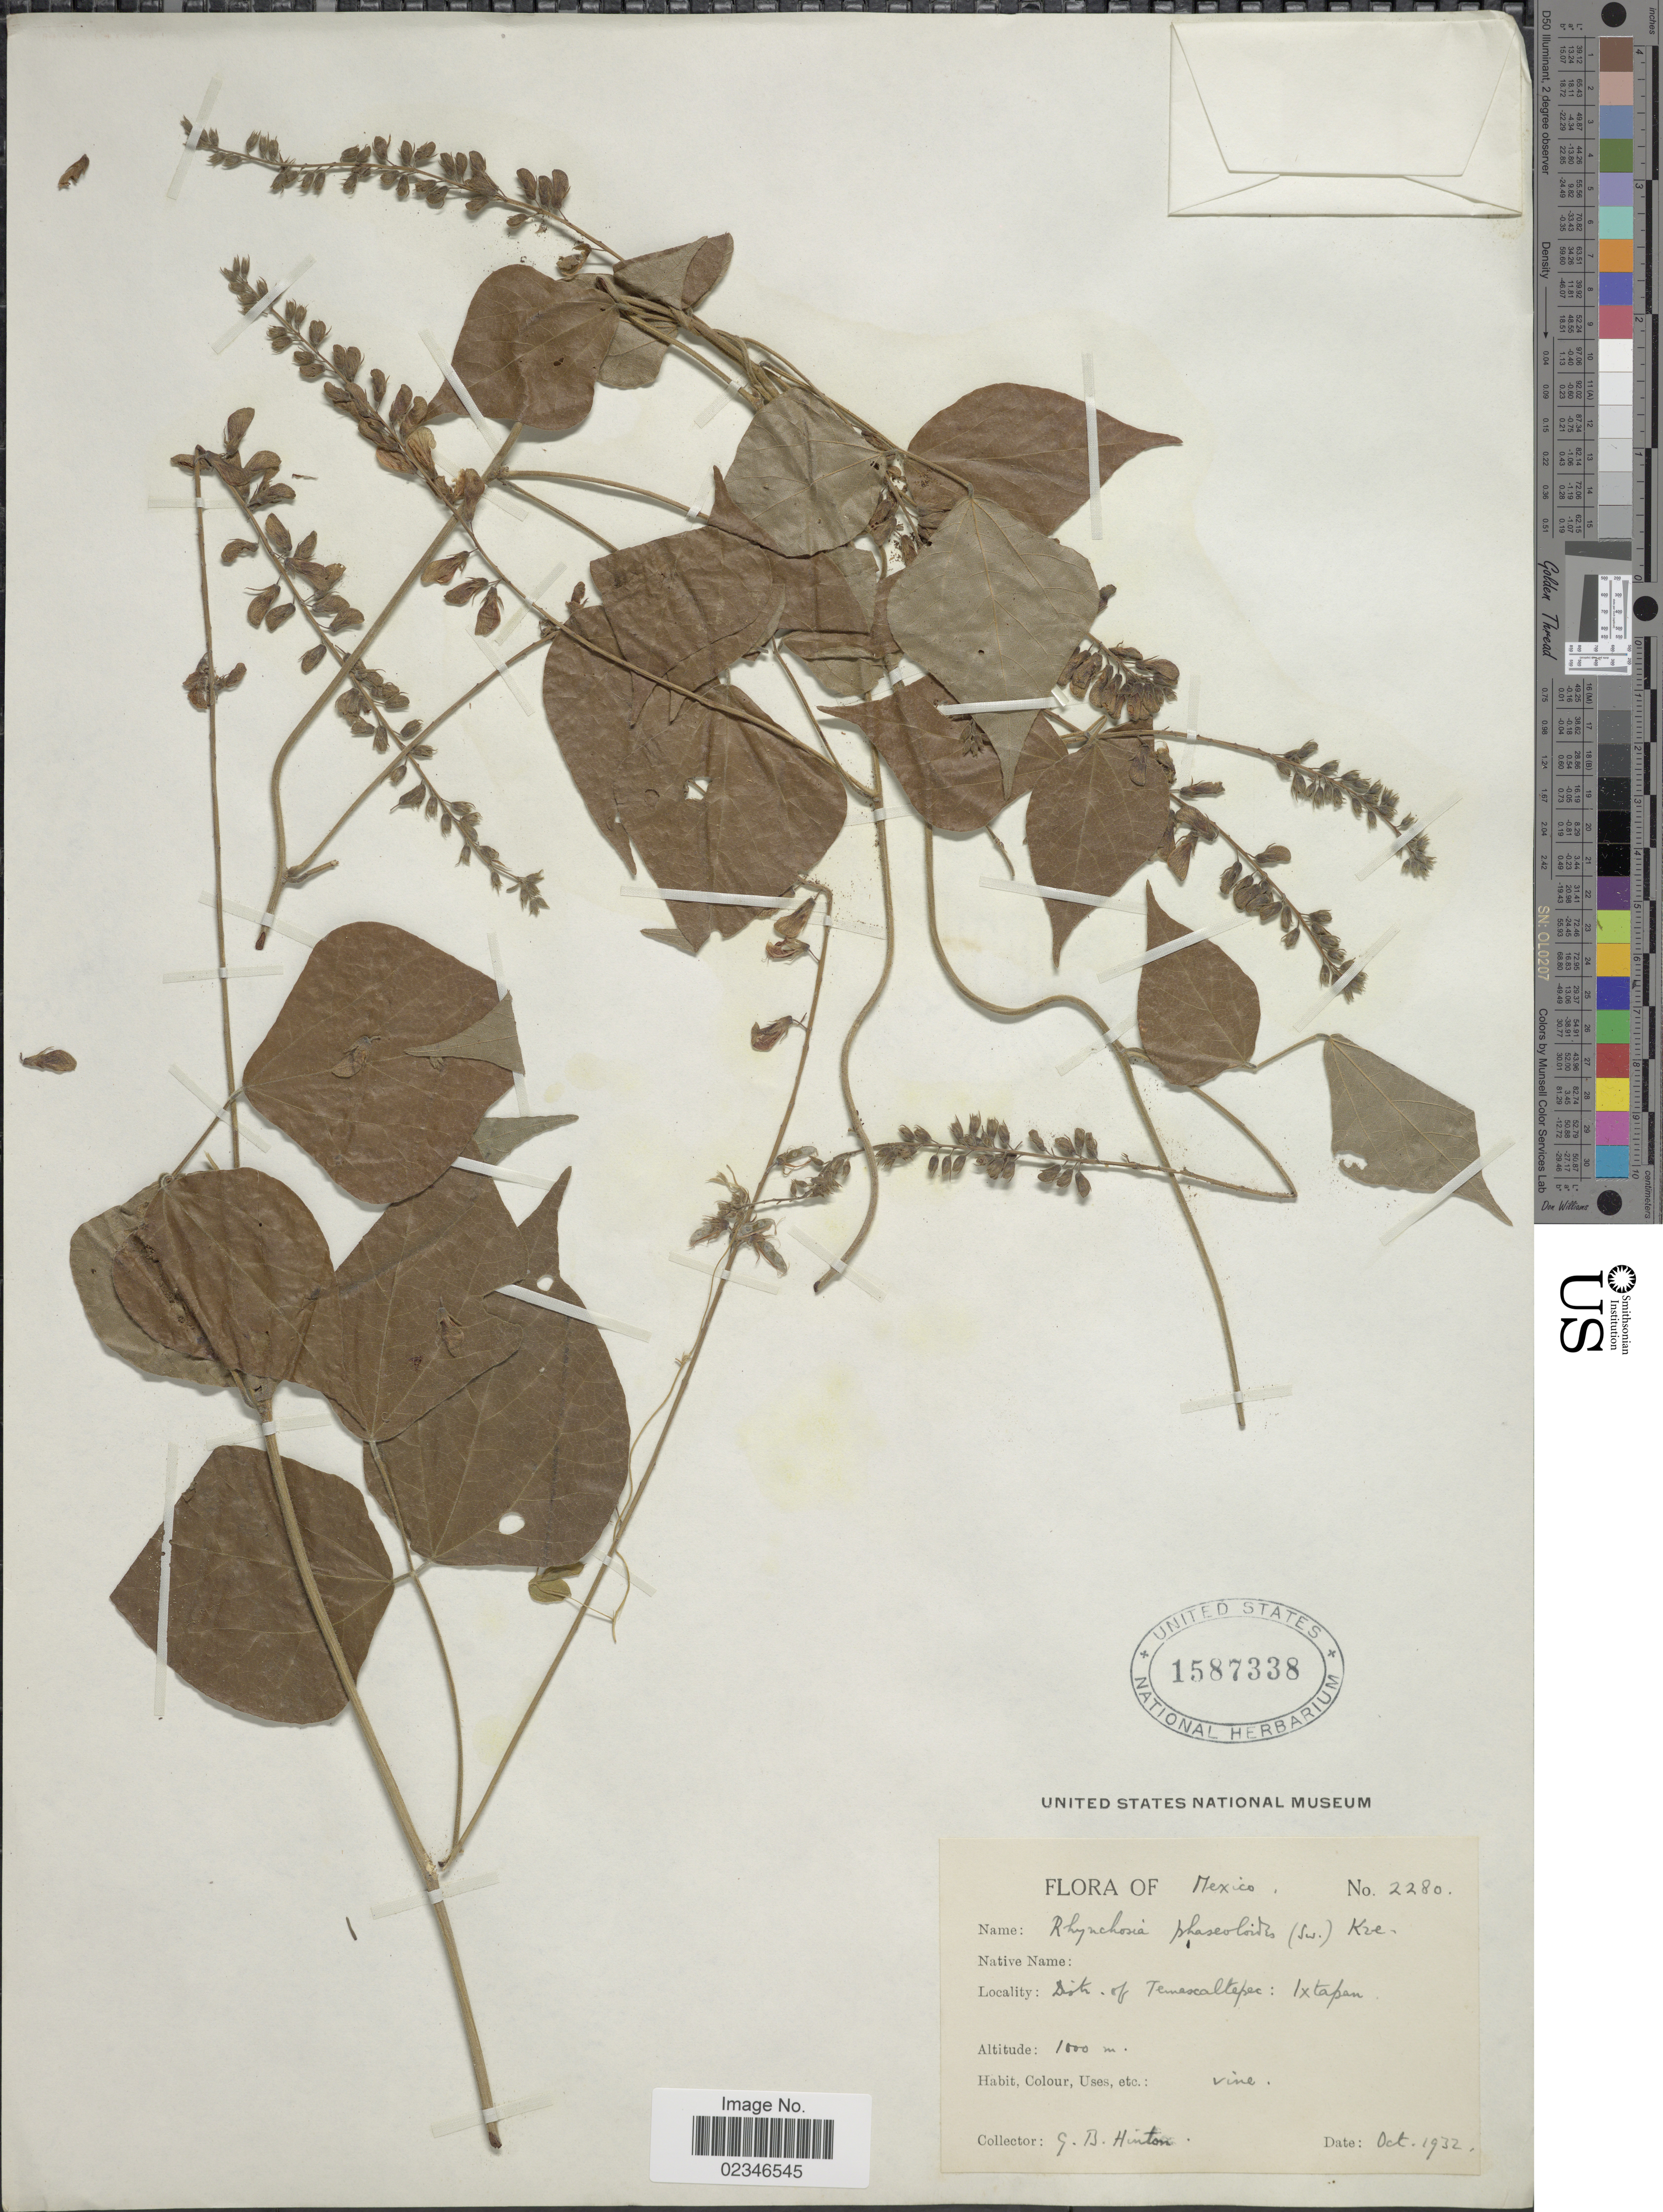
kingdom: Plantae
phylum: Tracheophyta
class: Magnoliopsida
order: Fabales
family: Fabaceae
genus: Rhynchosia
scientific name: Rhynchosia pyramidalis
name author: (Lam.) Urb.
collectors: G. B. Hinton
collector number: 2280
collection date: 1932-10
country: Mexico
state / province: México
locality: Distr. of Temascaltepec, Ixtapan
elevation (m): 1000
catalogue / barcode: US 1587338